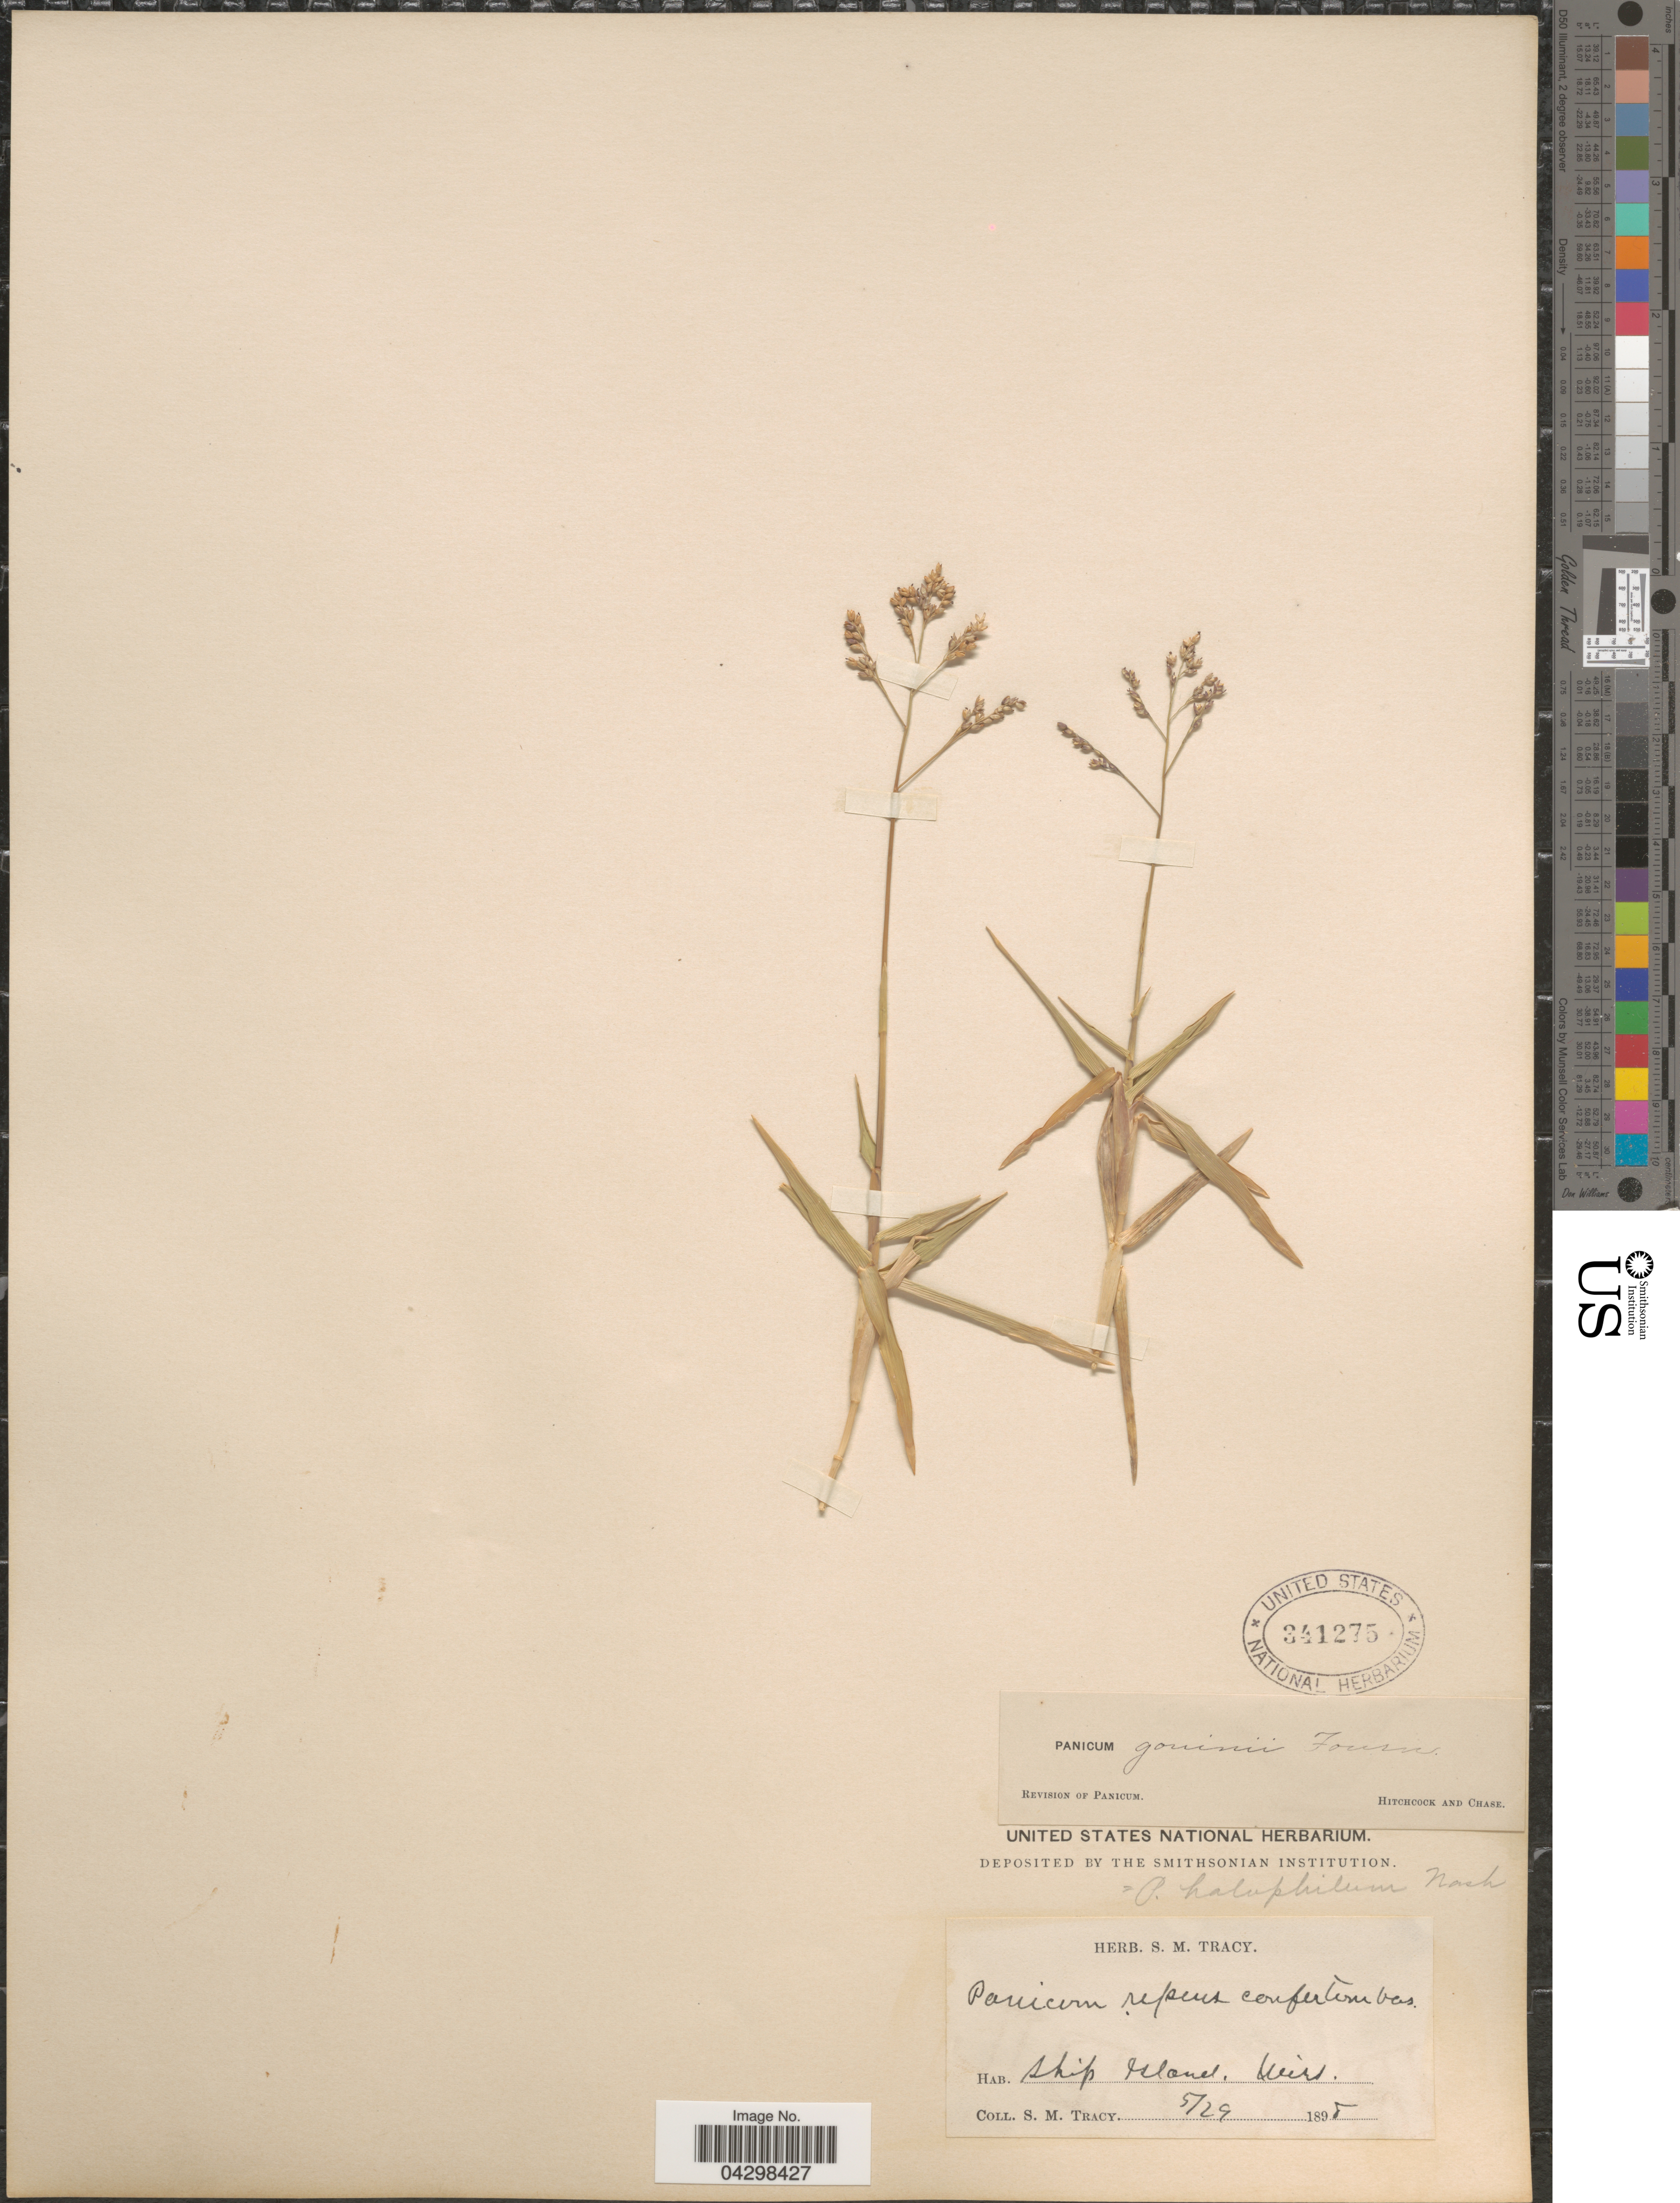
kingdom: Plantae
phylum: Tracheophyta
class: Liliopsida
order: Poales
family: Poaceae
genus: Panicum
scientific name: Panicum gouinii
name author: E. Fourn.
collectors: S. M. Tracy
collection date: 1898-05-29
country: United States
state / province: Mississippi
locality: Ship Island.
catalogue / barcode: US 341275